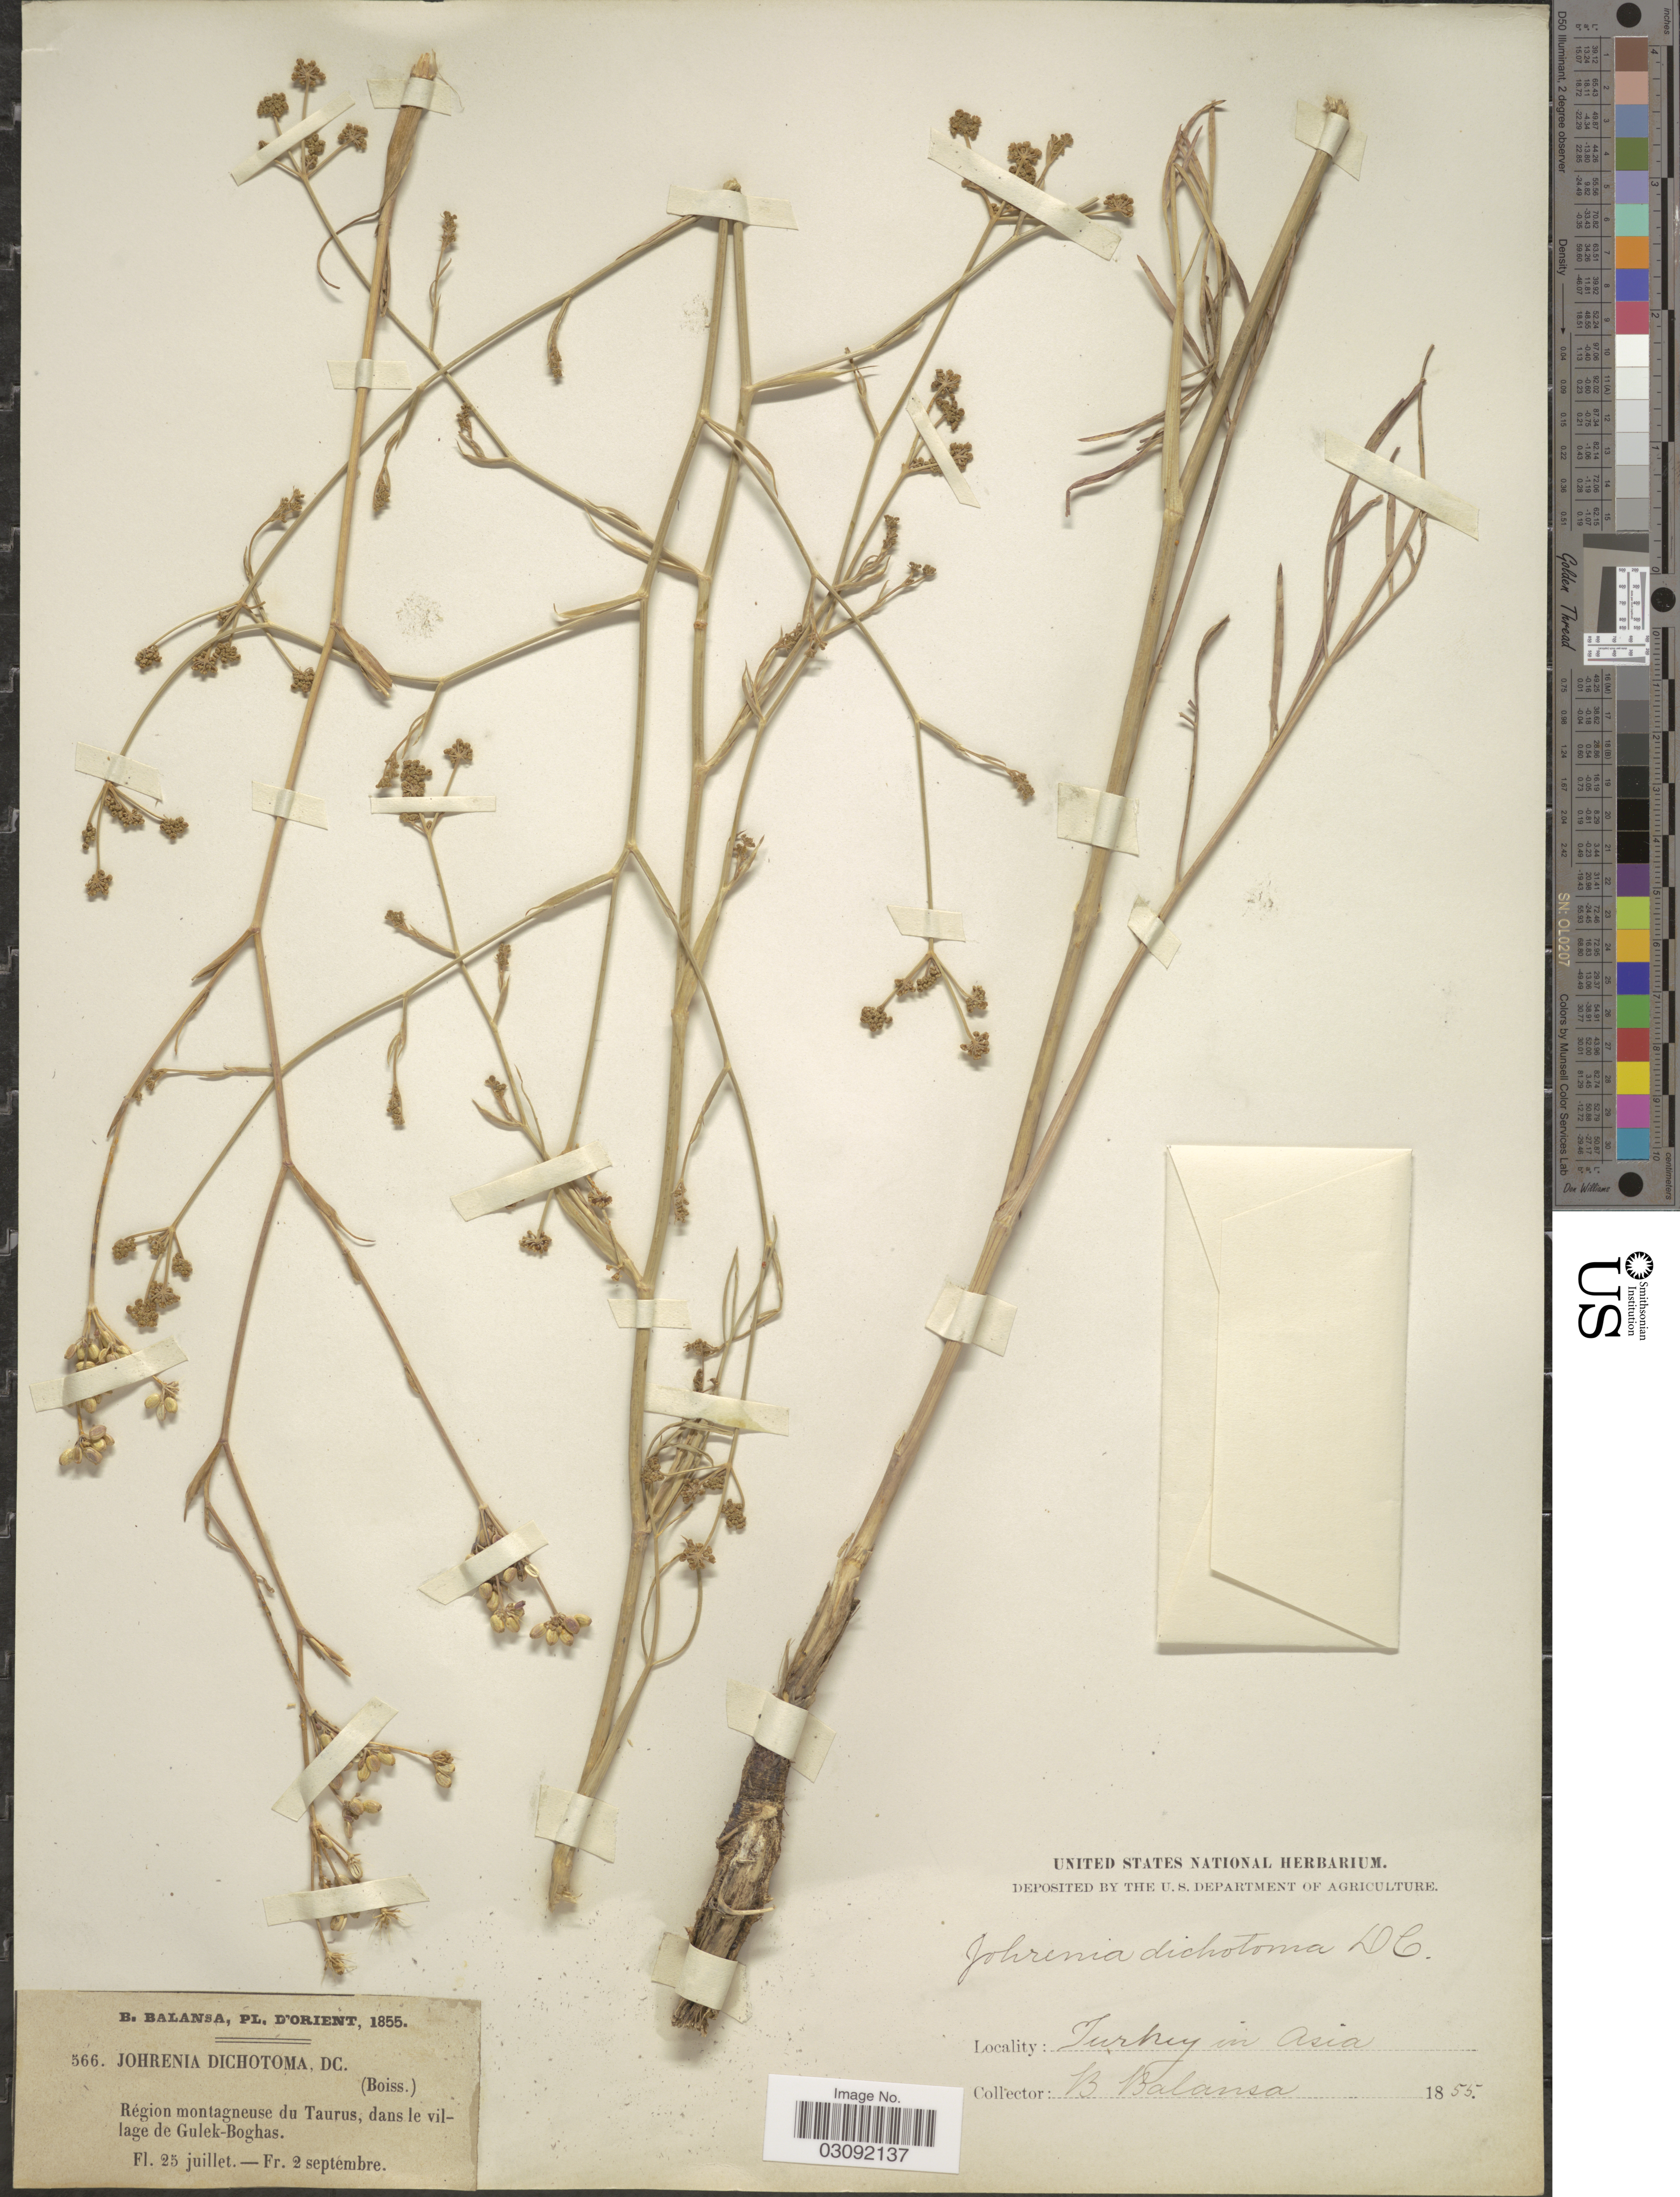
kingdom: Plantae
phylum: Tracheophyta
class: Magnoliopsida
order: Apiales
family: Apiaceae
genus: Johrenia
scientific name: Johrenia dichotoma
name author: DC.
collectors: B. Balansa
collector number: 566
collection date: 1855-07-25/1855-09-02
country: Turkey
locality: D'Orient. Région montagneuse du Taurus, dans le village de Gulek-Boghas. Turkey in Asia.